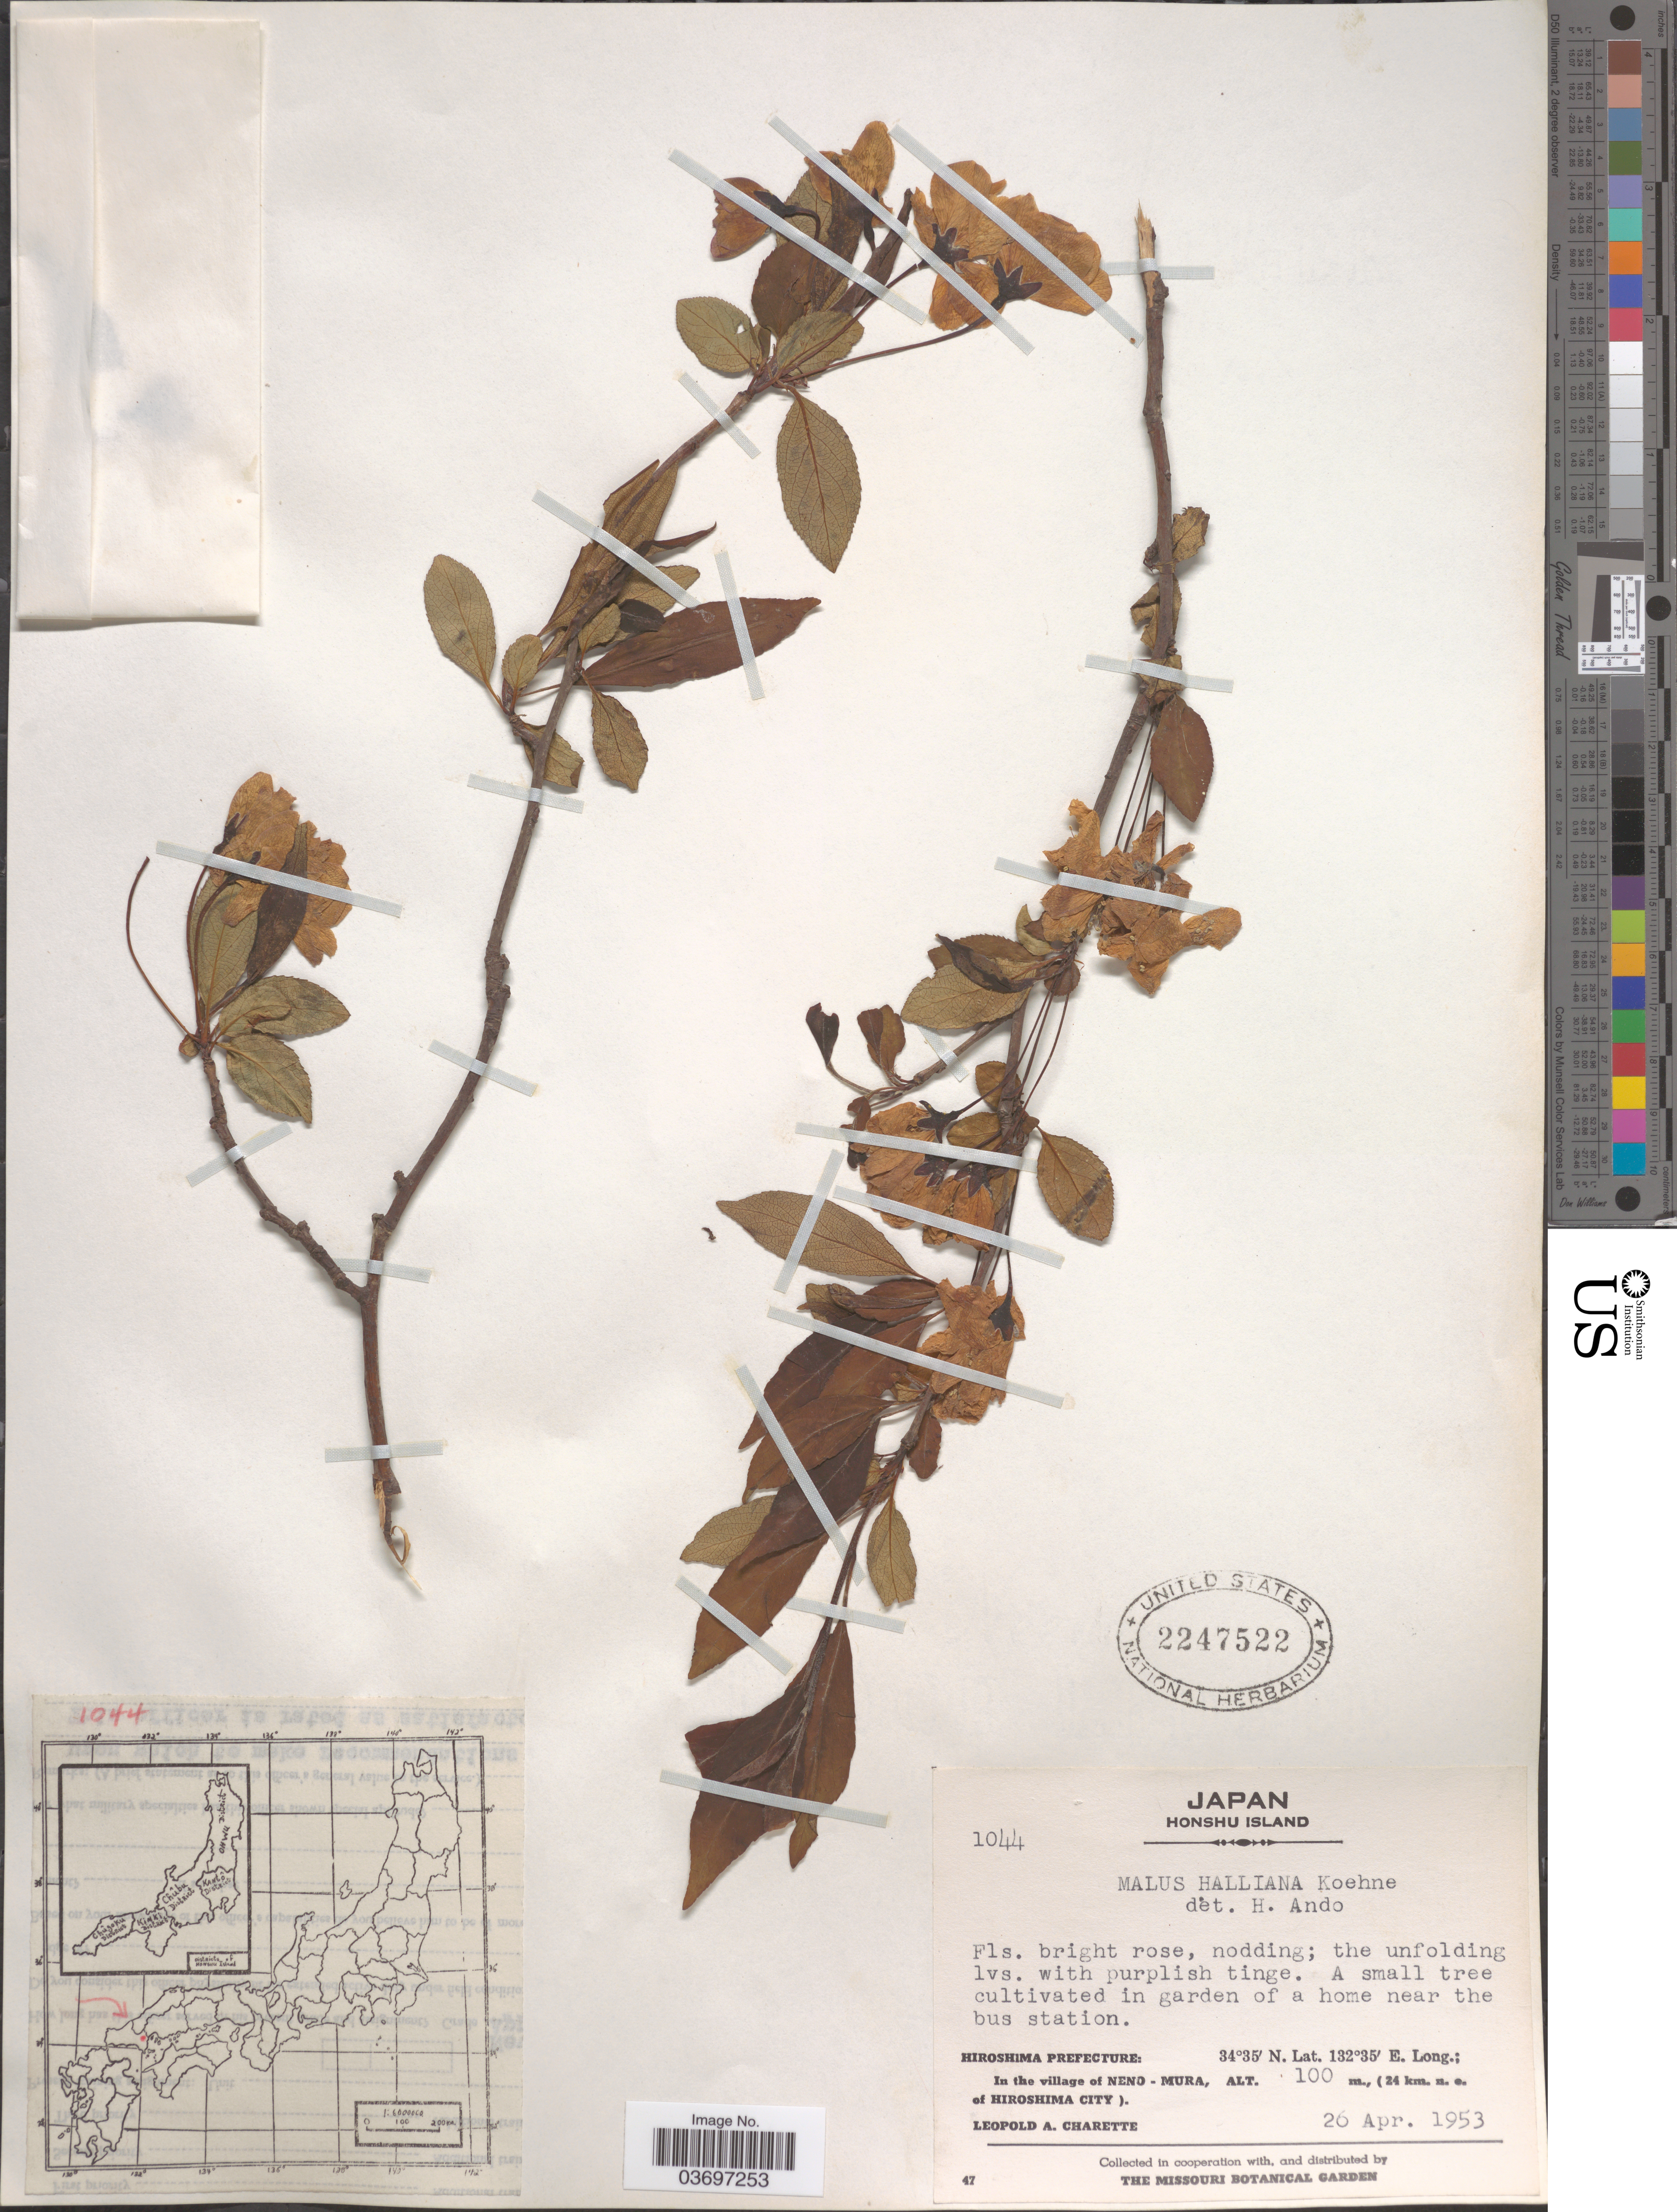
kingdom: Plantae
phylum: Tracheophyta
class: Magnoliopsida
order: Rosales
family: Rosaceae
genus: Malus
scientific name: Malus halliana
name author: Koehne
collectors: L. A. Charette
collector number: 1044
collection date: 1953-04-26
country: Japan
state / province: Hirosima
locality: Honshu Island. In garden of a home near the bus station. Hiroshima Prefecture: In the village of Neno-Mura, (24 km. n.e. of Hiroshima City).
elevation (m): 100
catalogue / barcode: US 2247522